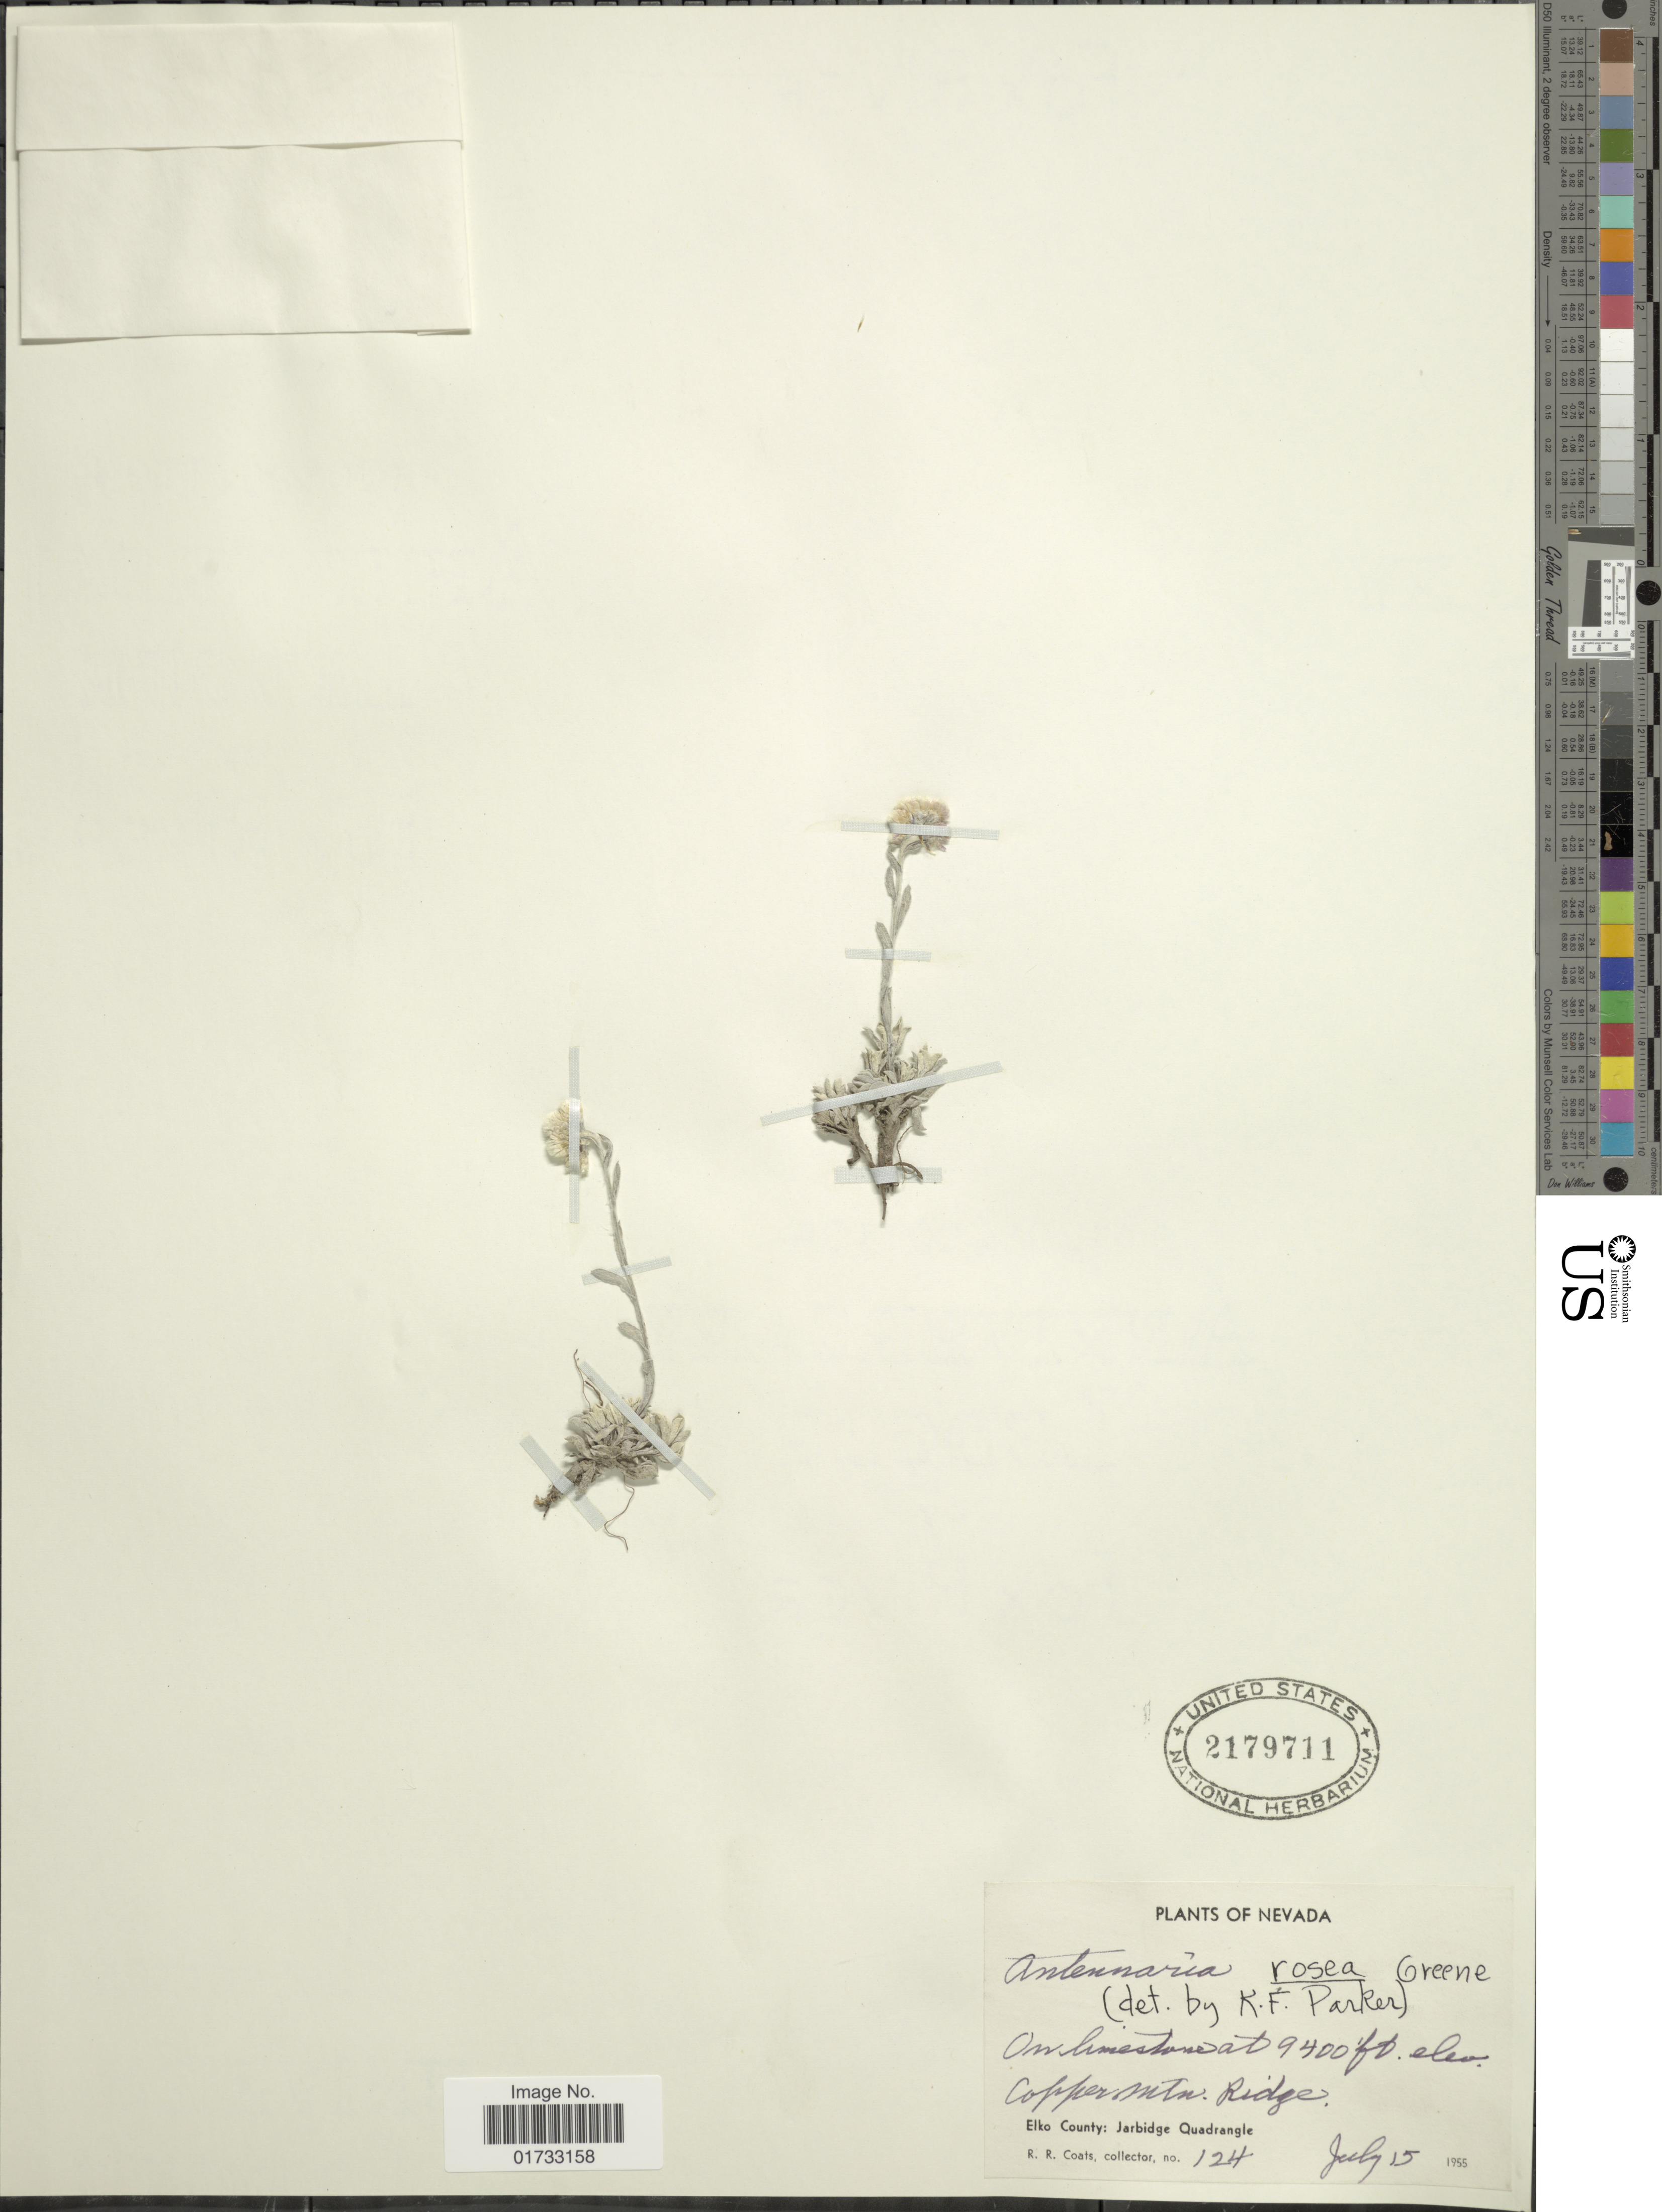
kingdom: Plantae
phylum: Tracheophyta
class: Magnoliopsida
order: Asterales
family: Asteraceae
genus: Antennaria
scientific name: Antennaria rosea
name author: Greene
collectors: R. Coats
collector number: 124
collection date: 1955-07-15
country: United States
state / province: Nevada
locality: On limestone, Copper Mtn. Ridge, Elko County: Jarbridge Quadrangle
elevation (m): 2865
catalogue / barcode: US 2179711